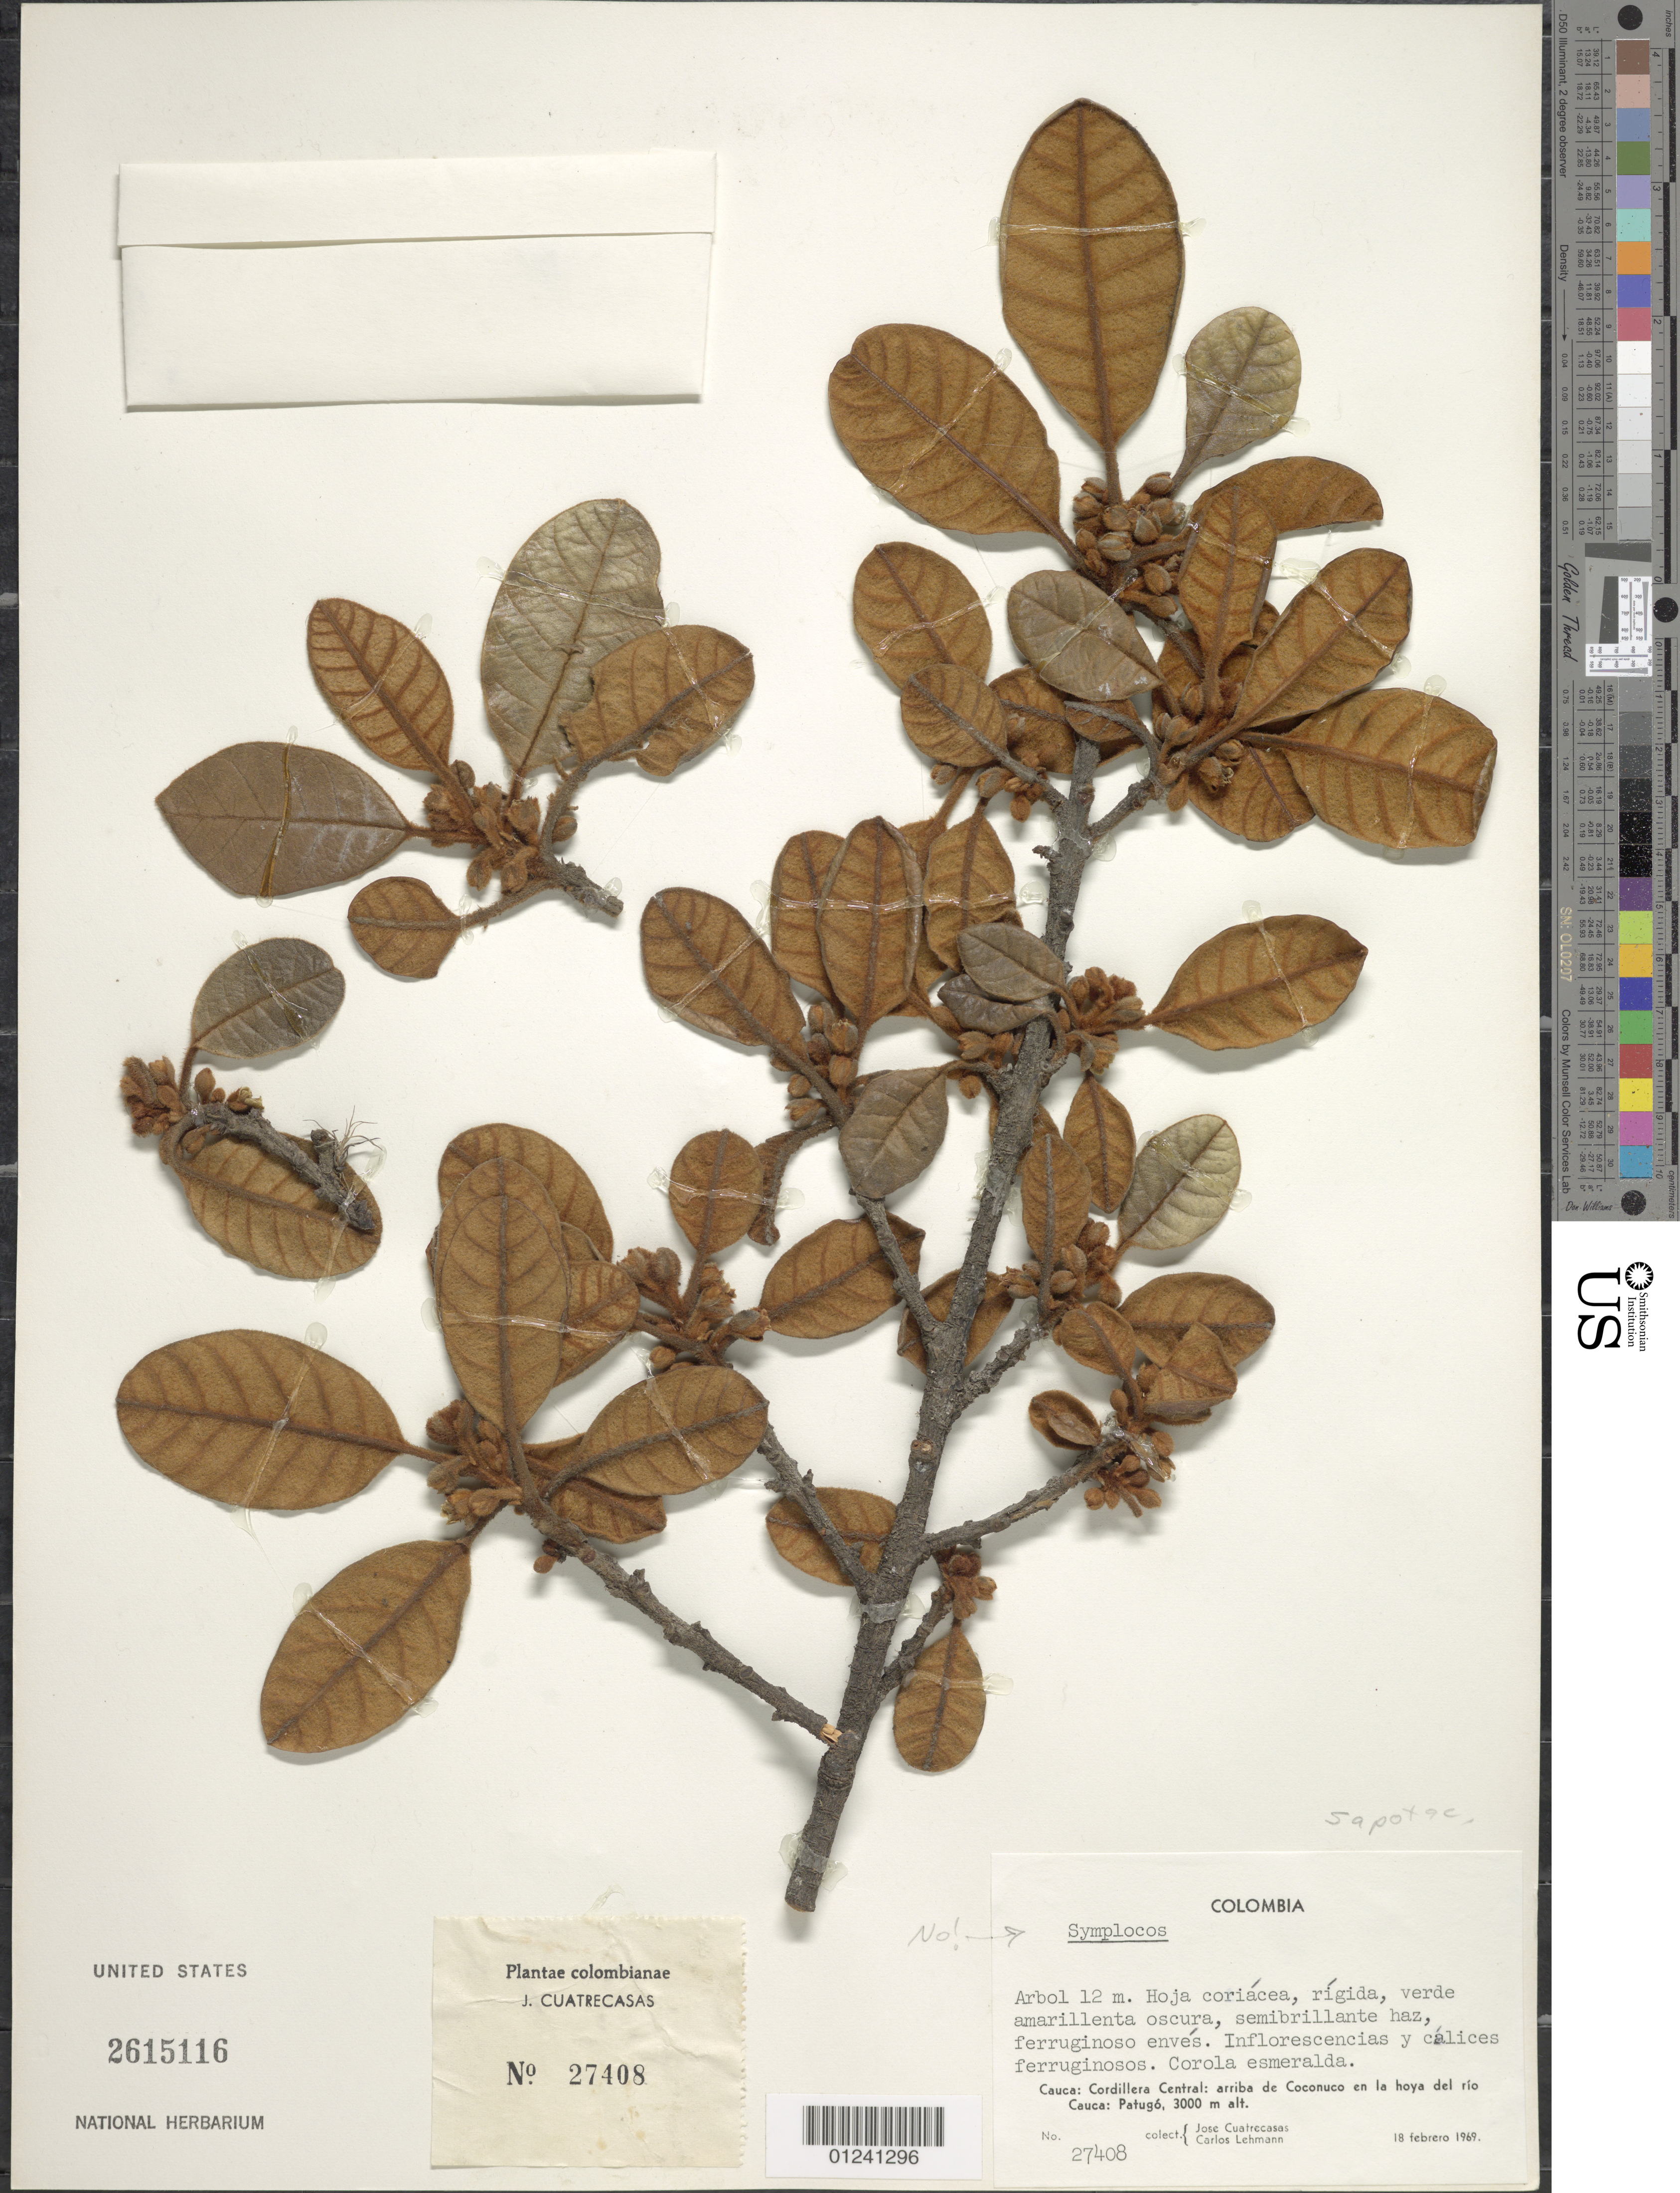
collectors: J. Cuatrecasas & C. Lehmann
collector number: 27408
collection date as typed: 18 Feb 1969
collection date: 1969-02-18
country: Colombia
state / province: Valle del Cauca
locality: Cordillera Central: arriba de Coconuco en la hoya del rio Cauca: Patugo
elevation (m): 3000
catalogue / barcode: US 2615116